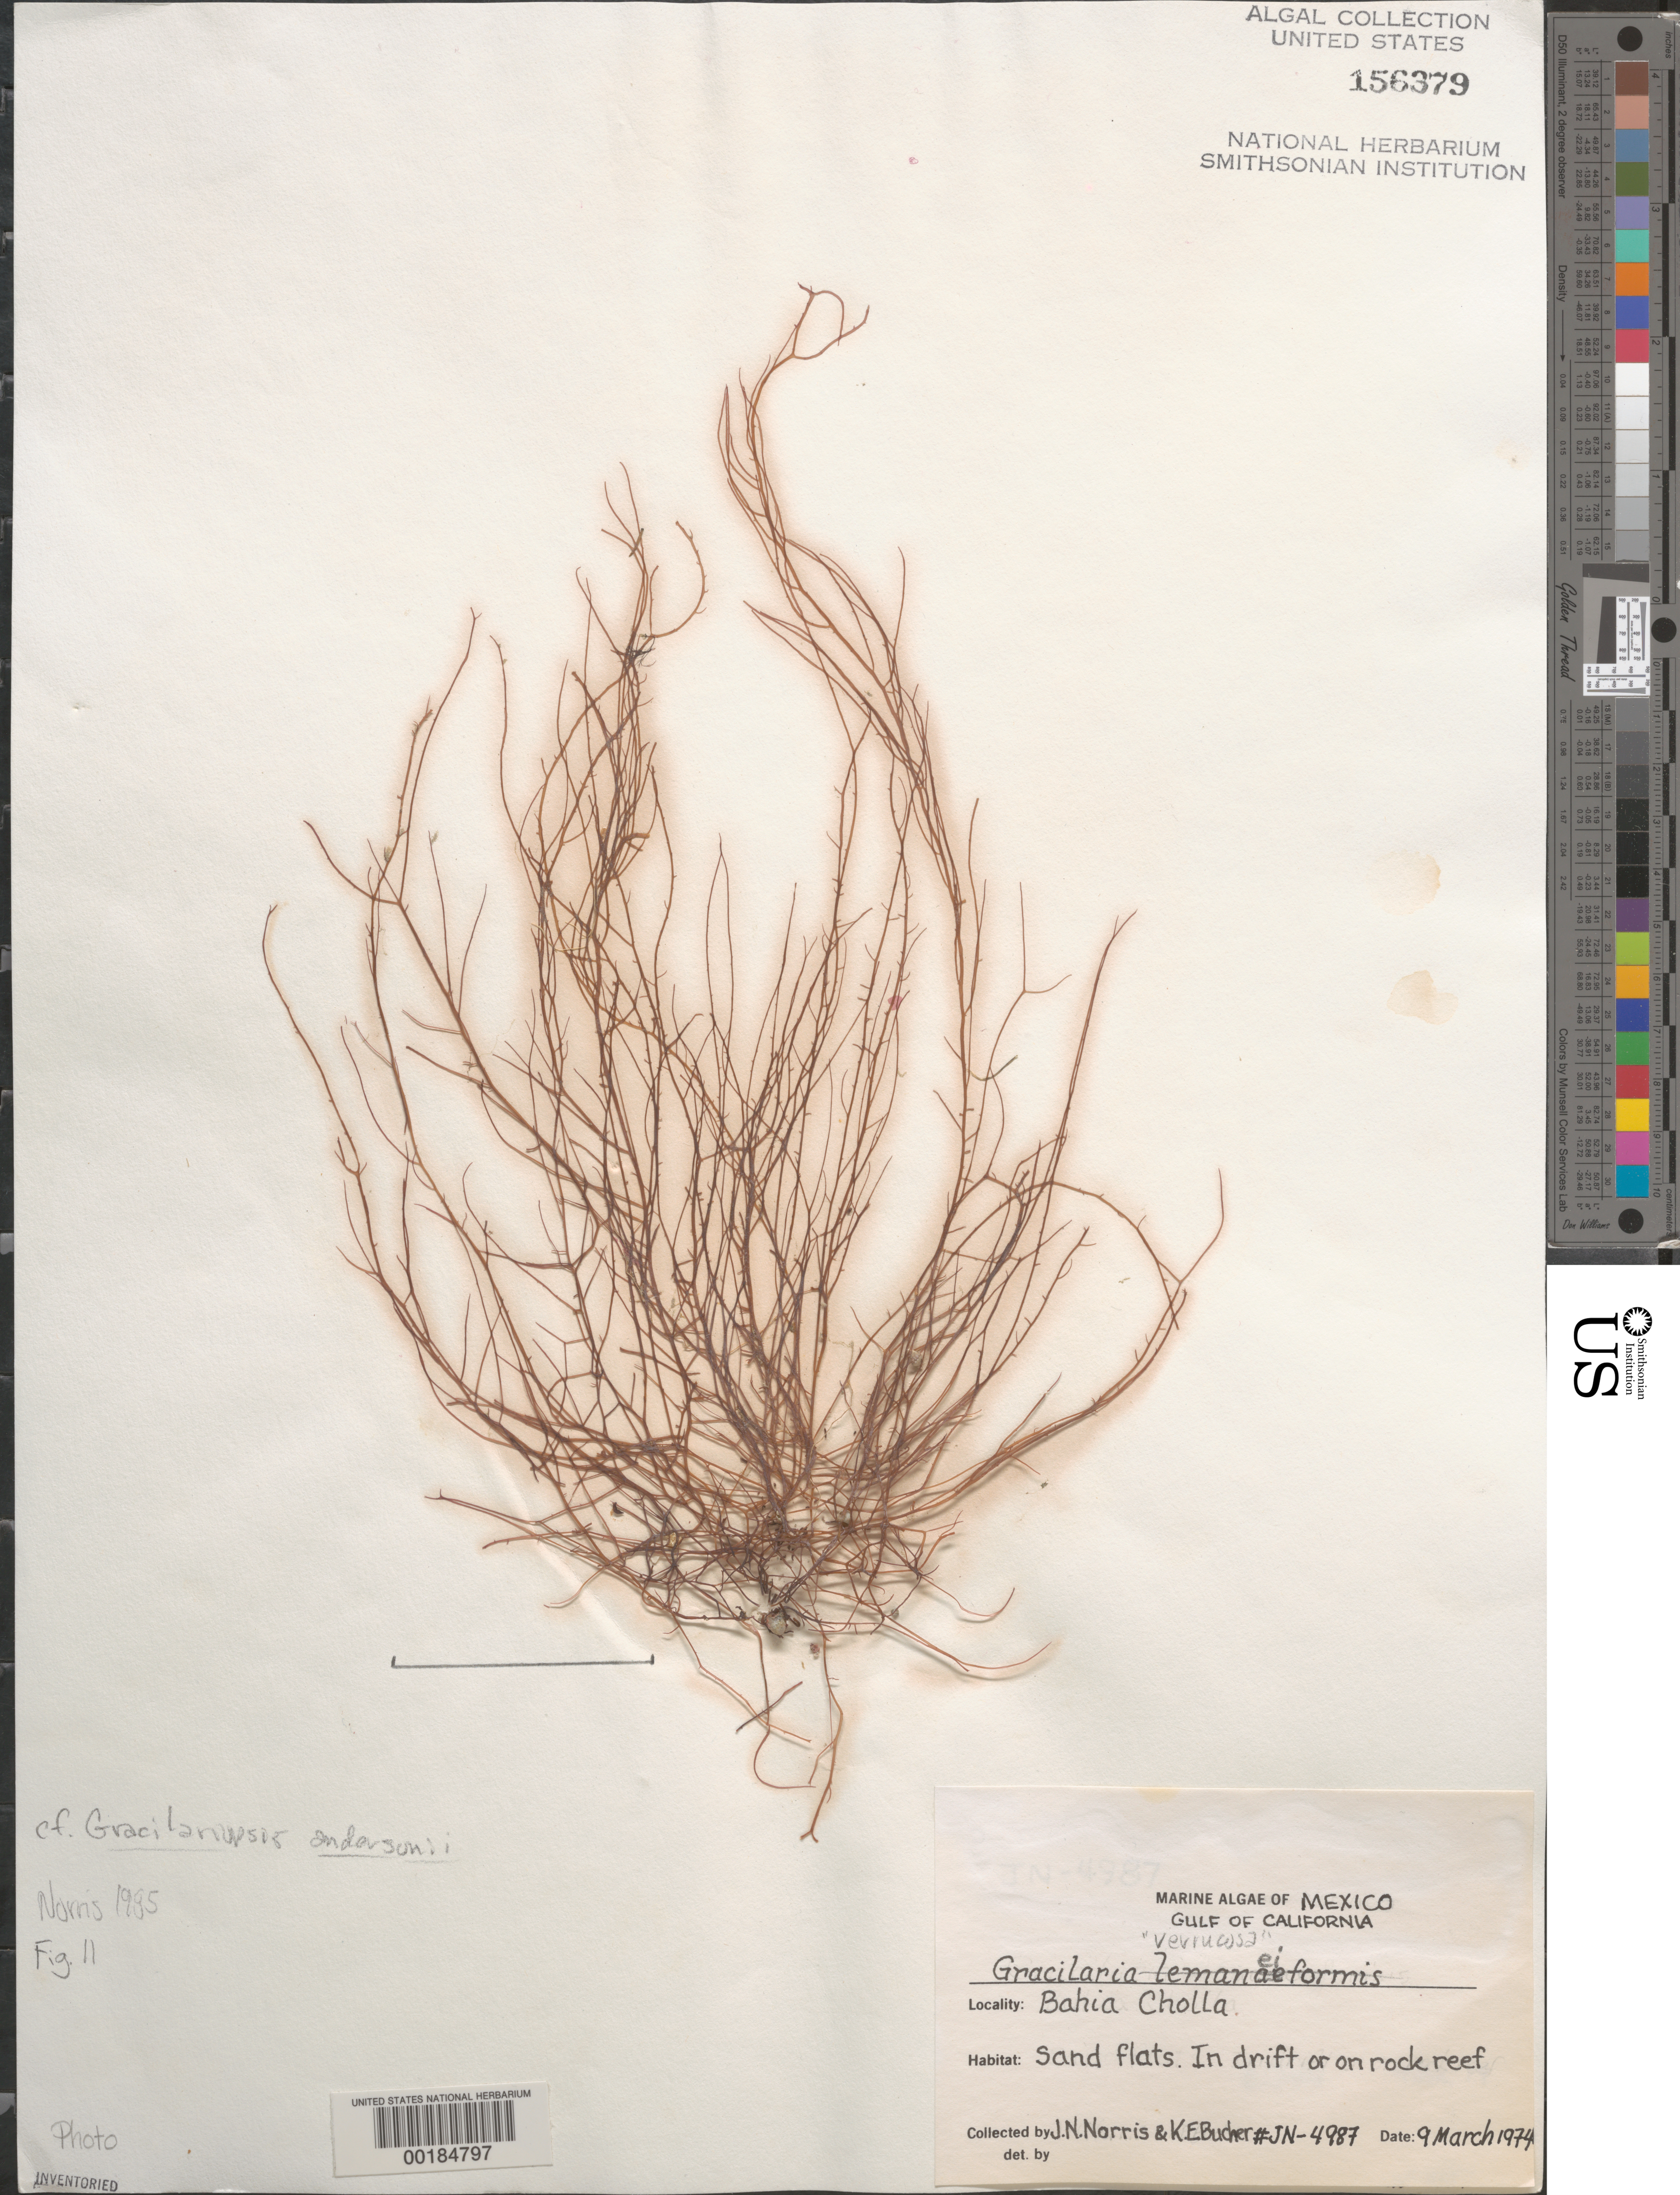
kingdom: Plantae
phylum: Rhodophyta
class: Florideophyceae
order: Gracilariales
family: Gracilariaceae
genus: Gracilariopsis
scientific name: Gracilariopsis longissima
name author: (S.G. Gmel.) Steentoft et al.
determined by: Algae name updating Project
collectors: J. N. Norris & K. E. Bucher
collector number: JN-4987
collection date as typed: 09 Mar 1974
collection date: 1974-03-09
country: Mexico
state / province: Sonora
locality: Bahia Cholla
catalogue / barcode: US 156379